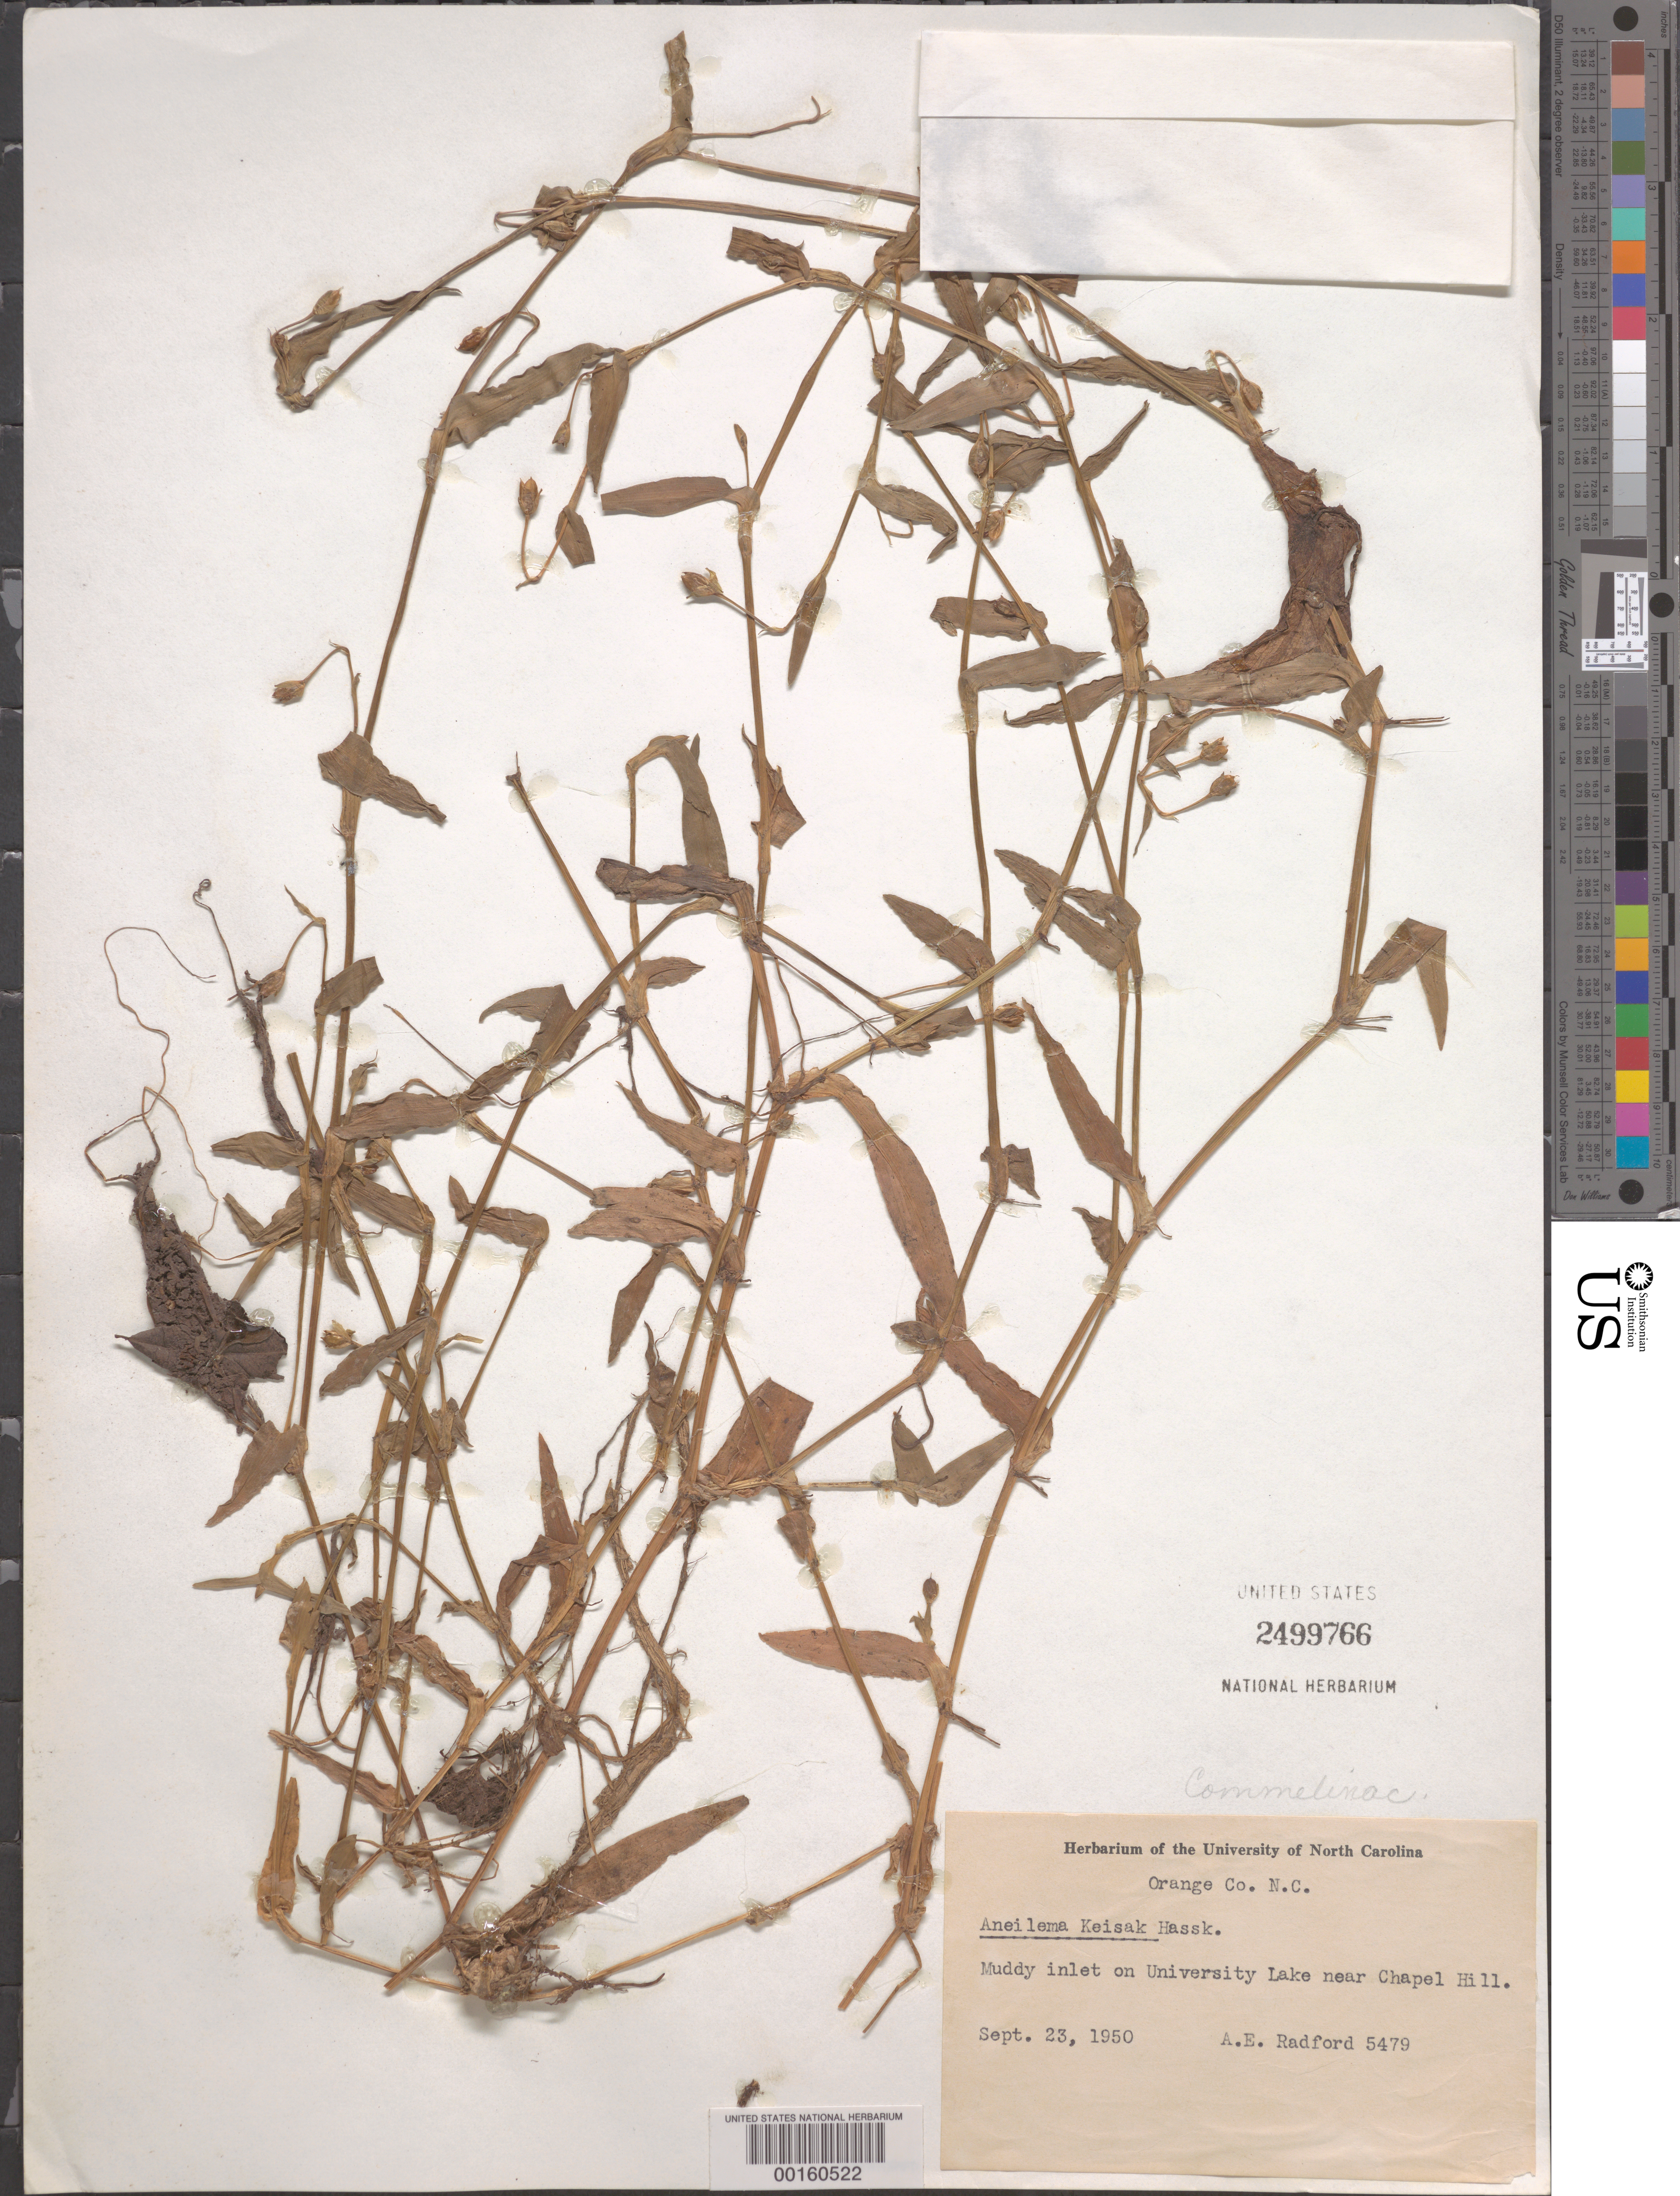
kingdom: Plantae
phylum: Tracheophyta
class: Liliopsida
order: Commelinales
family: Commelinaceae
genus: Murdannia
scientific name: Murdannia keisak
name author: (Hassk.) Hand.-Mazz.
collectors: A. E. Radford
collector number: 5479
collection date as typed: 23 Sep 1950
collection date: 1950-09-23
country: United States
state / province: North Carolina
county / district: Orange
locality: University lake, chapel hill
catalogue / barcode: US 2499766